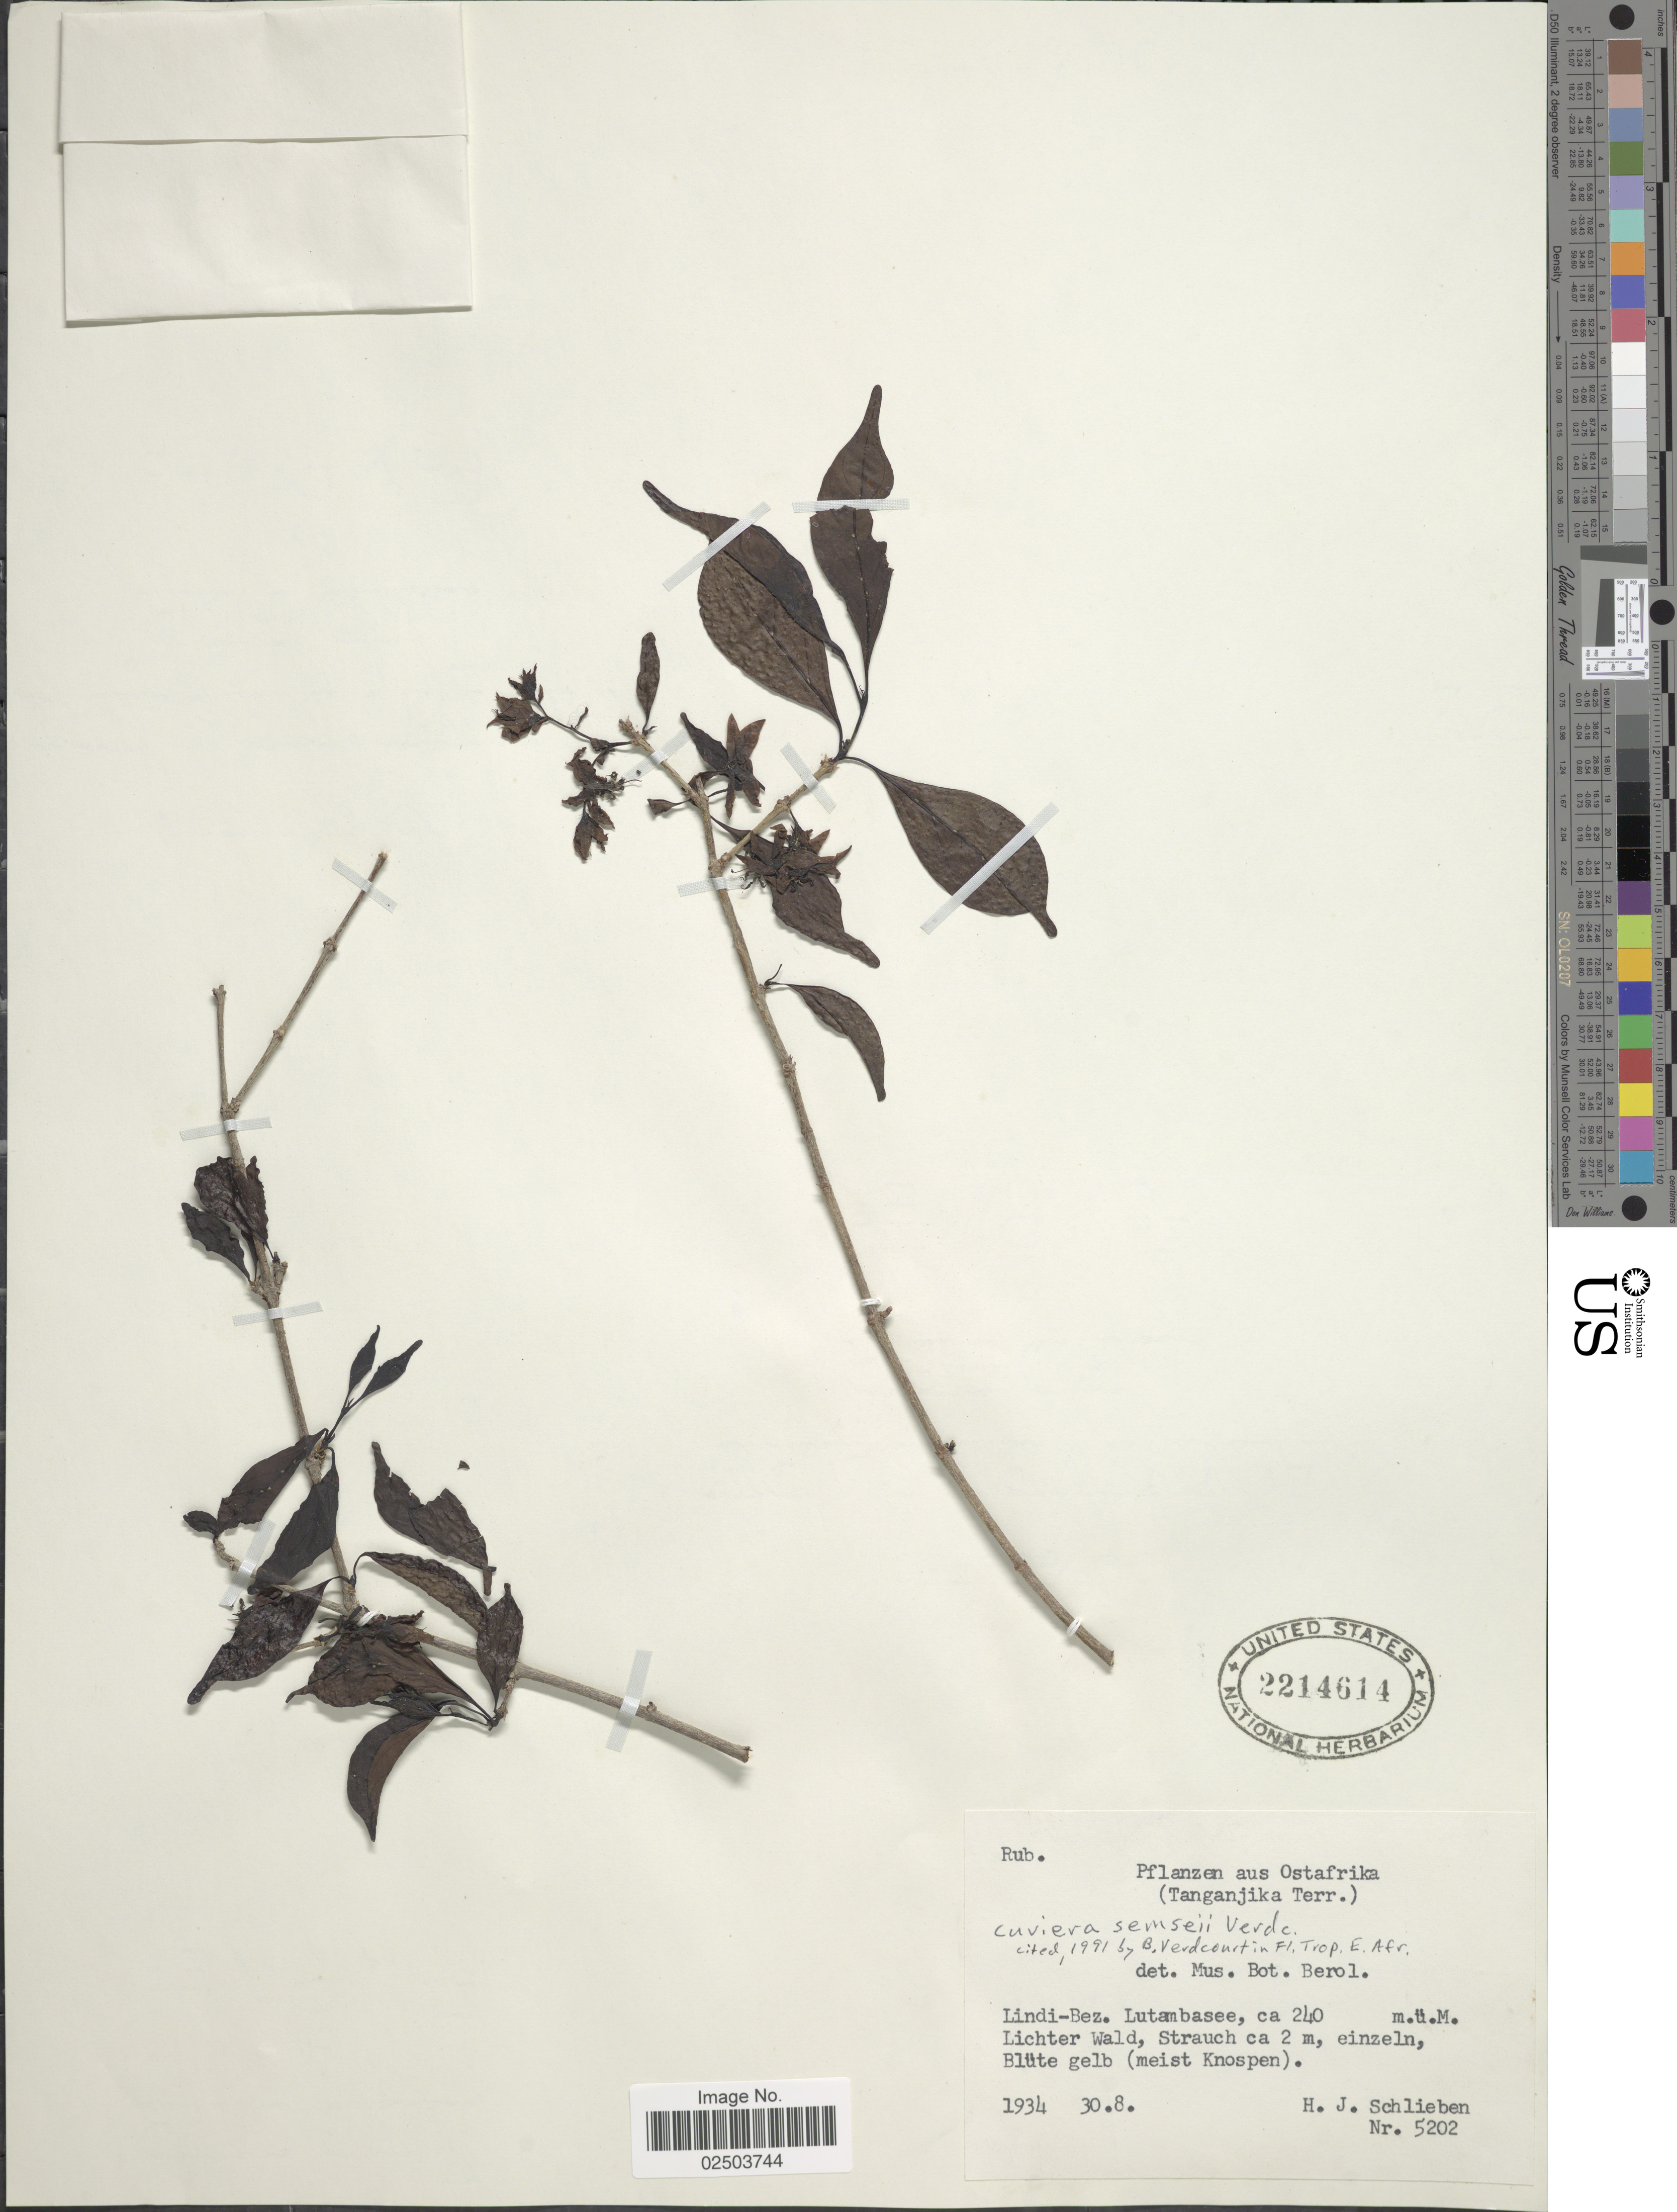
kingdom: Plantae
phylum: Tracheophyta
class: Magnoliopsida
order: Gentianales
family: Rubiaceae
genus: Cuviera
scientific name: Cuviera semseii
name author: Verdc.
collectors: H. J. Schlieben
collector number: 5202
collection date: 1934-08-30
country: Tanzania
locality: Ostafrika (Tanganjika Terr.) Lindi-Bez. Lutambasse, Lichter Wald, Strauch ca 2 m, einzeln, Blute gelb (meist Knospen)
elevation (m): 240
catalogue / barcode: US 2214614